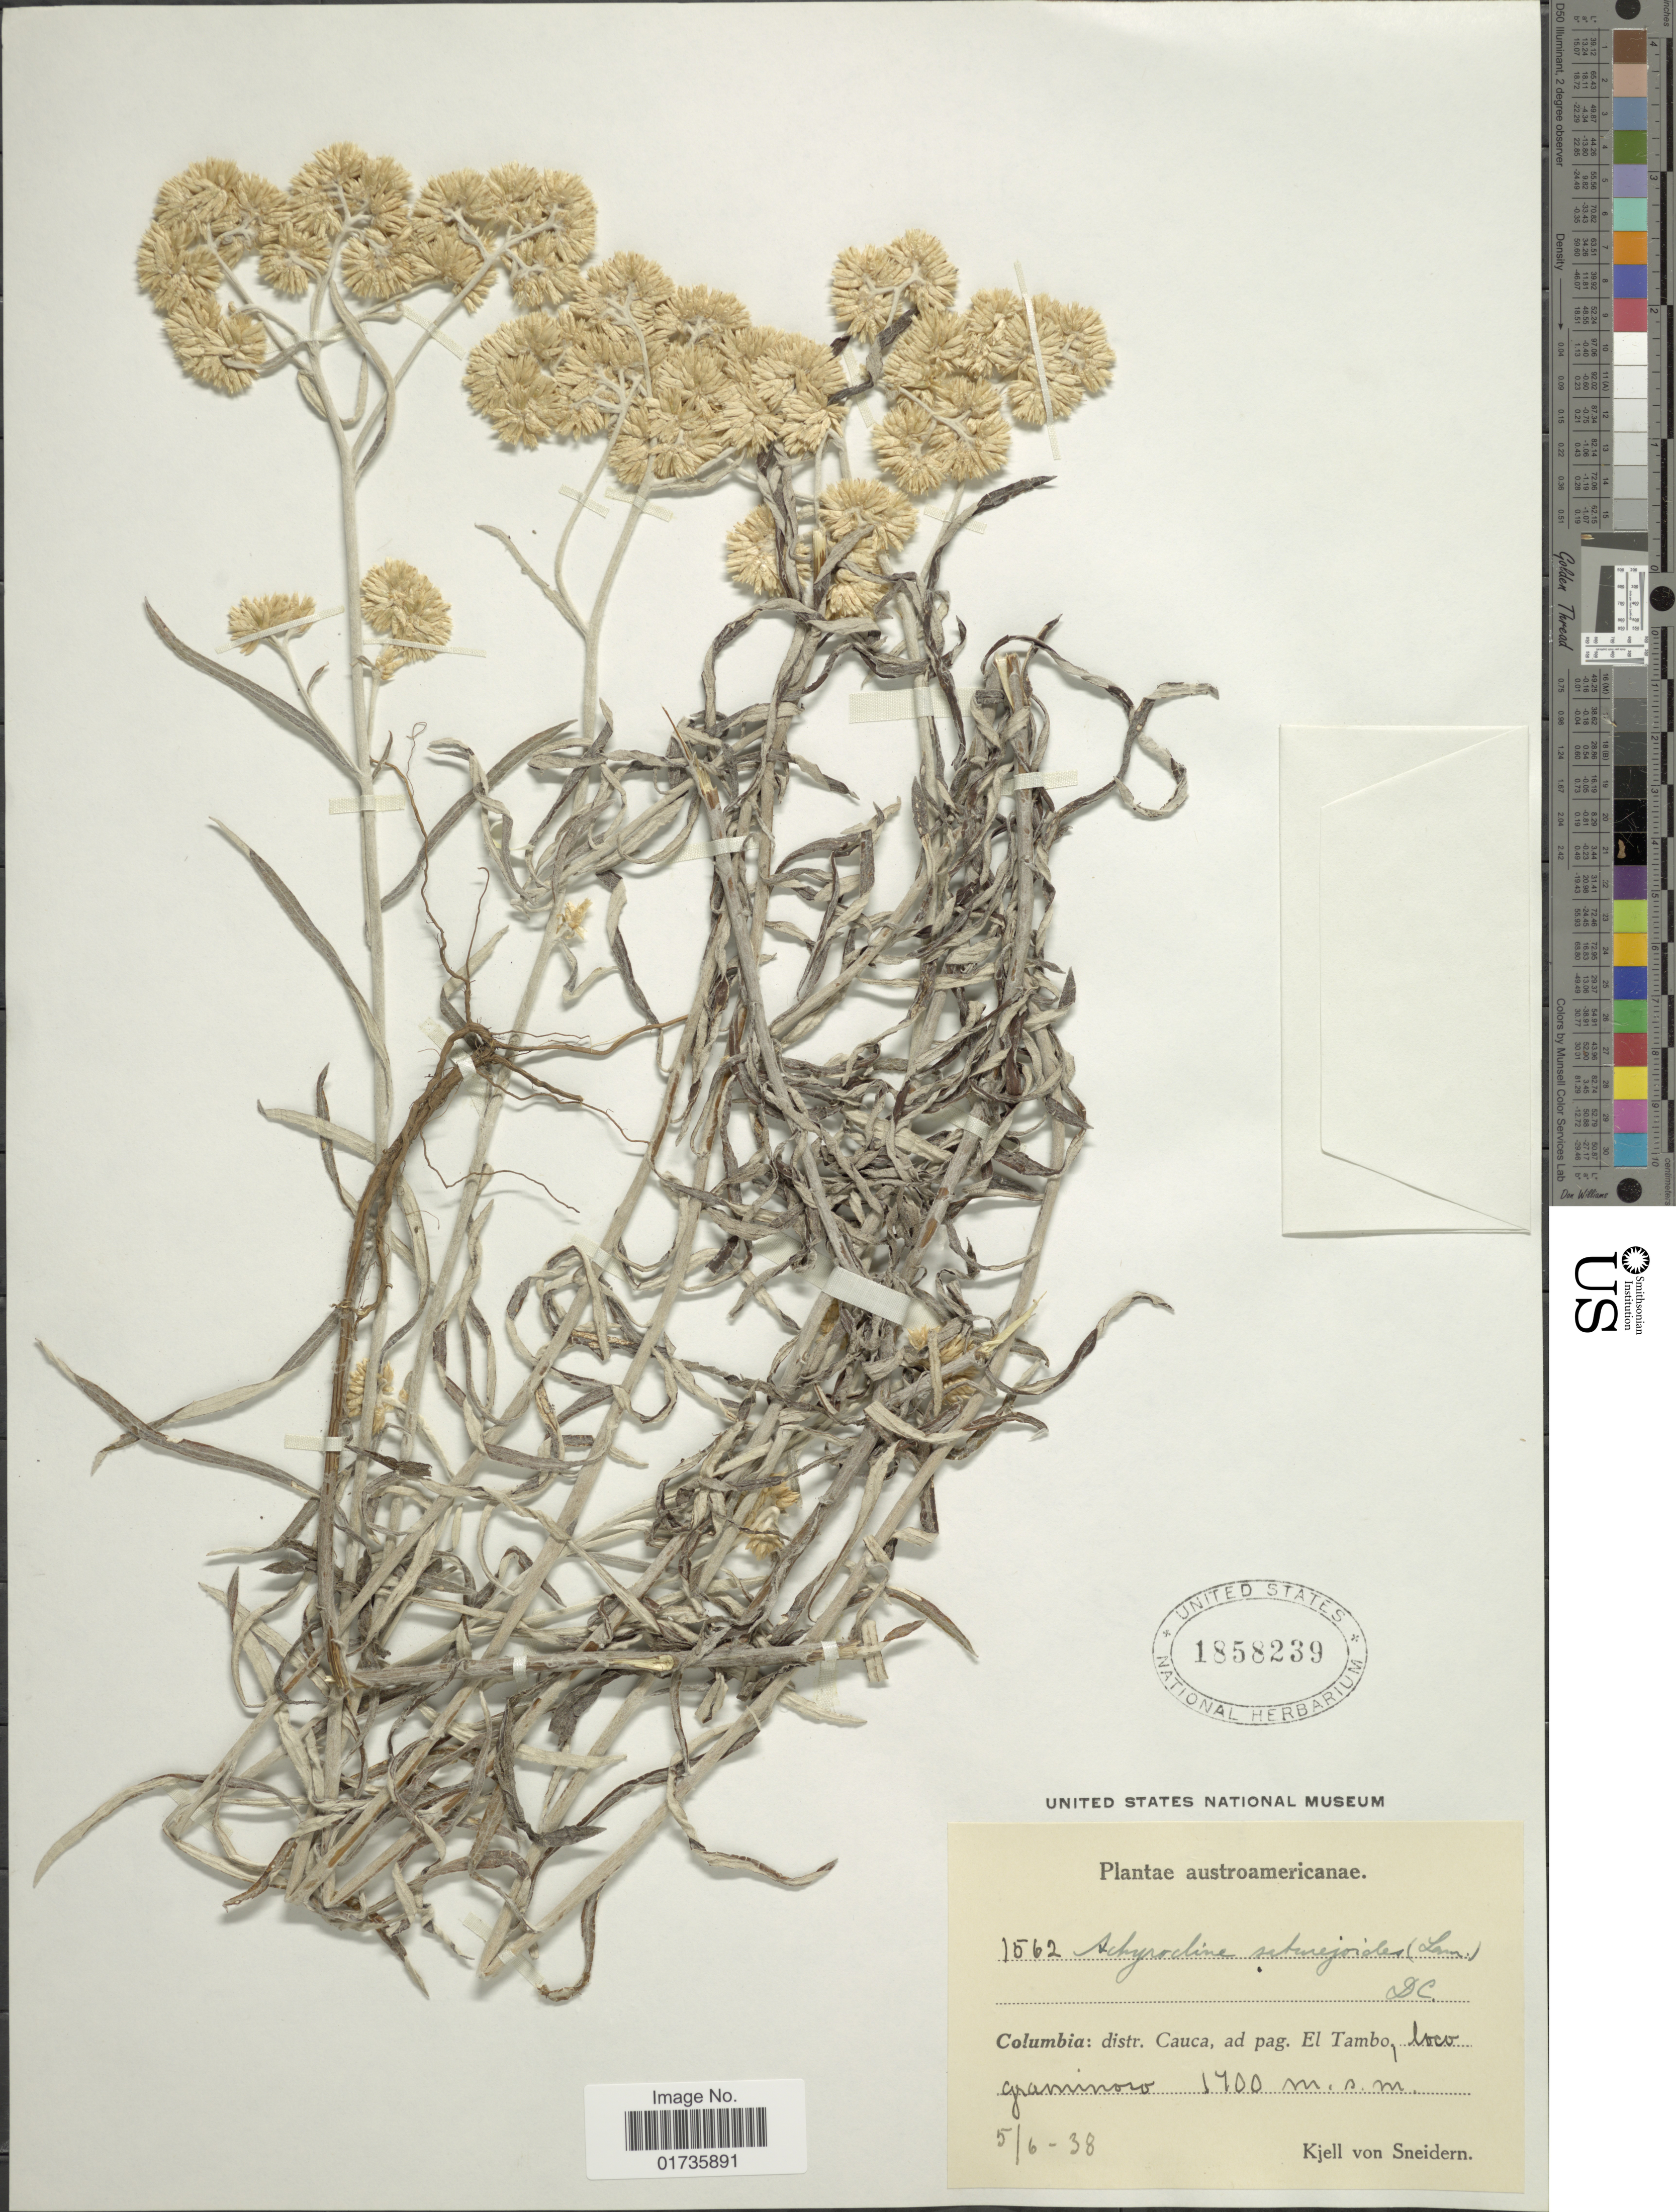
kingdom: Plantae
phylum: Tracheophyta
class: Magnoliopsida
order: Asterales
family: Asteraceae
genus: Achyrocline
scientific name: Achyrocline satureioides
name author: (Lam.) DC.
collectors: K. von Sneidern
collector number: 1562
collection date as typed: Transcribed d/m/y: 5/6/38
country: Colombia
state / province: Cauca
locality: Distr. Cauca, ad pag El Tambo, loco graminoso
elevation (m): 1700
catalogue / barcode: US 1858239